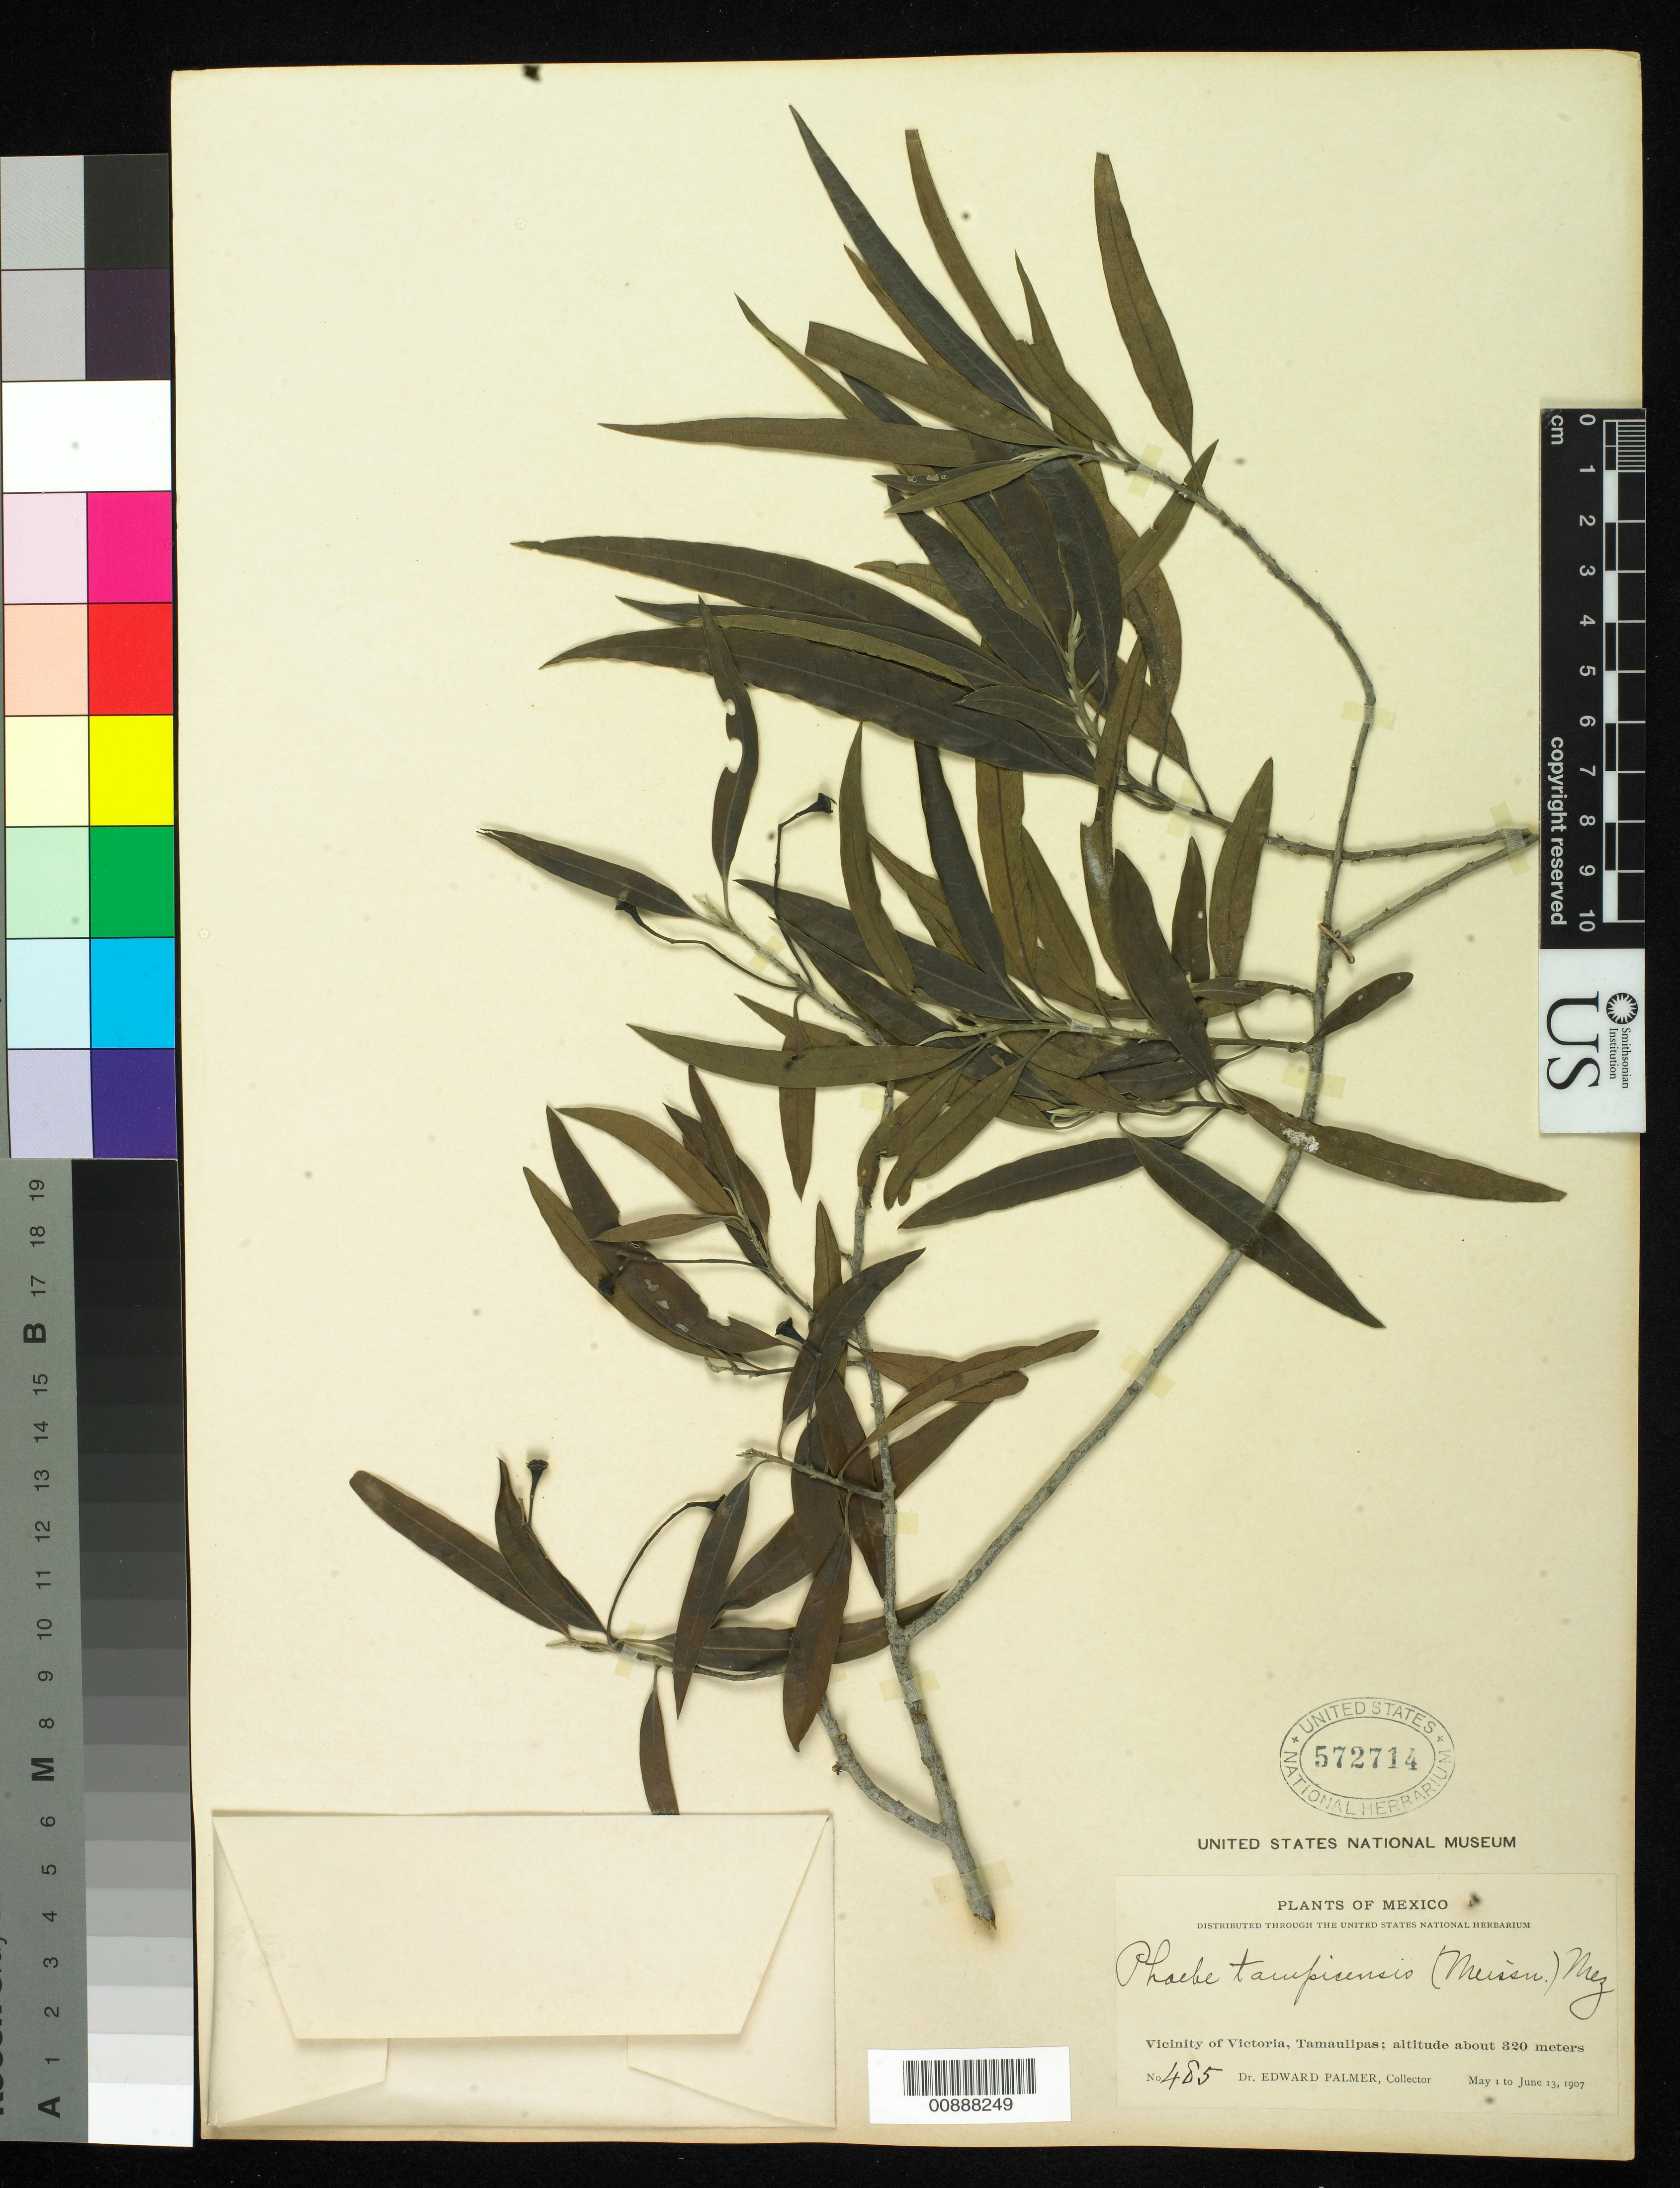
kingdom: Plantae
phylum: Tracheophyta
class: Magnoliopsida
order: Laurales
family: Lauraceae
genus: Phoebe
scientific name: Phoebe tampicensis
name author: (Meisn.) Mez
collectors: E. Palmer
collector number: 485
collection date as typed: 01 May 1907 to 13 Jun 1907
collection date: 1907-05-01/1907-06-13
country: Mexico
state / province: Tamaulipas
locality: Vicinity of Victoria.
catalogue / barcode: US 572714